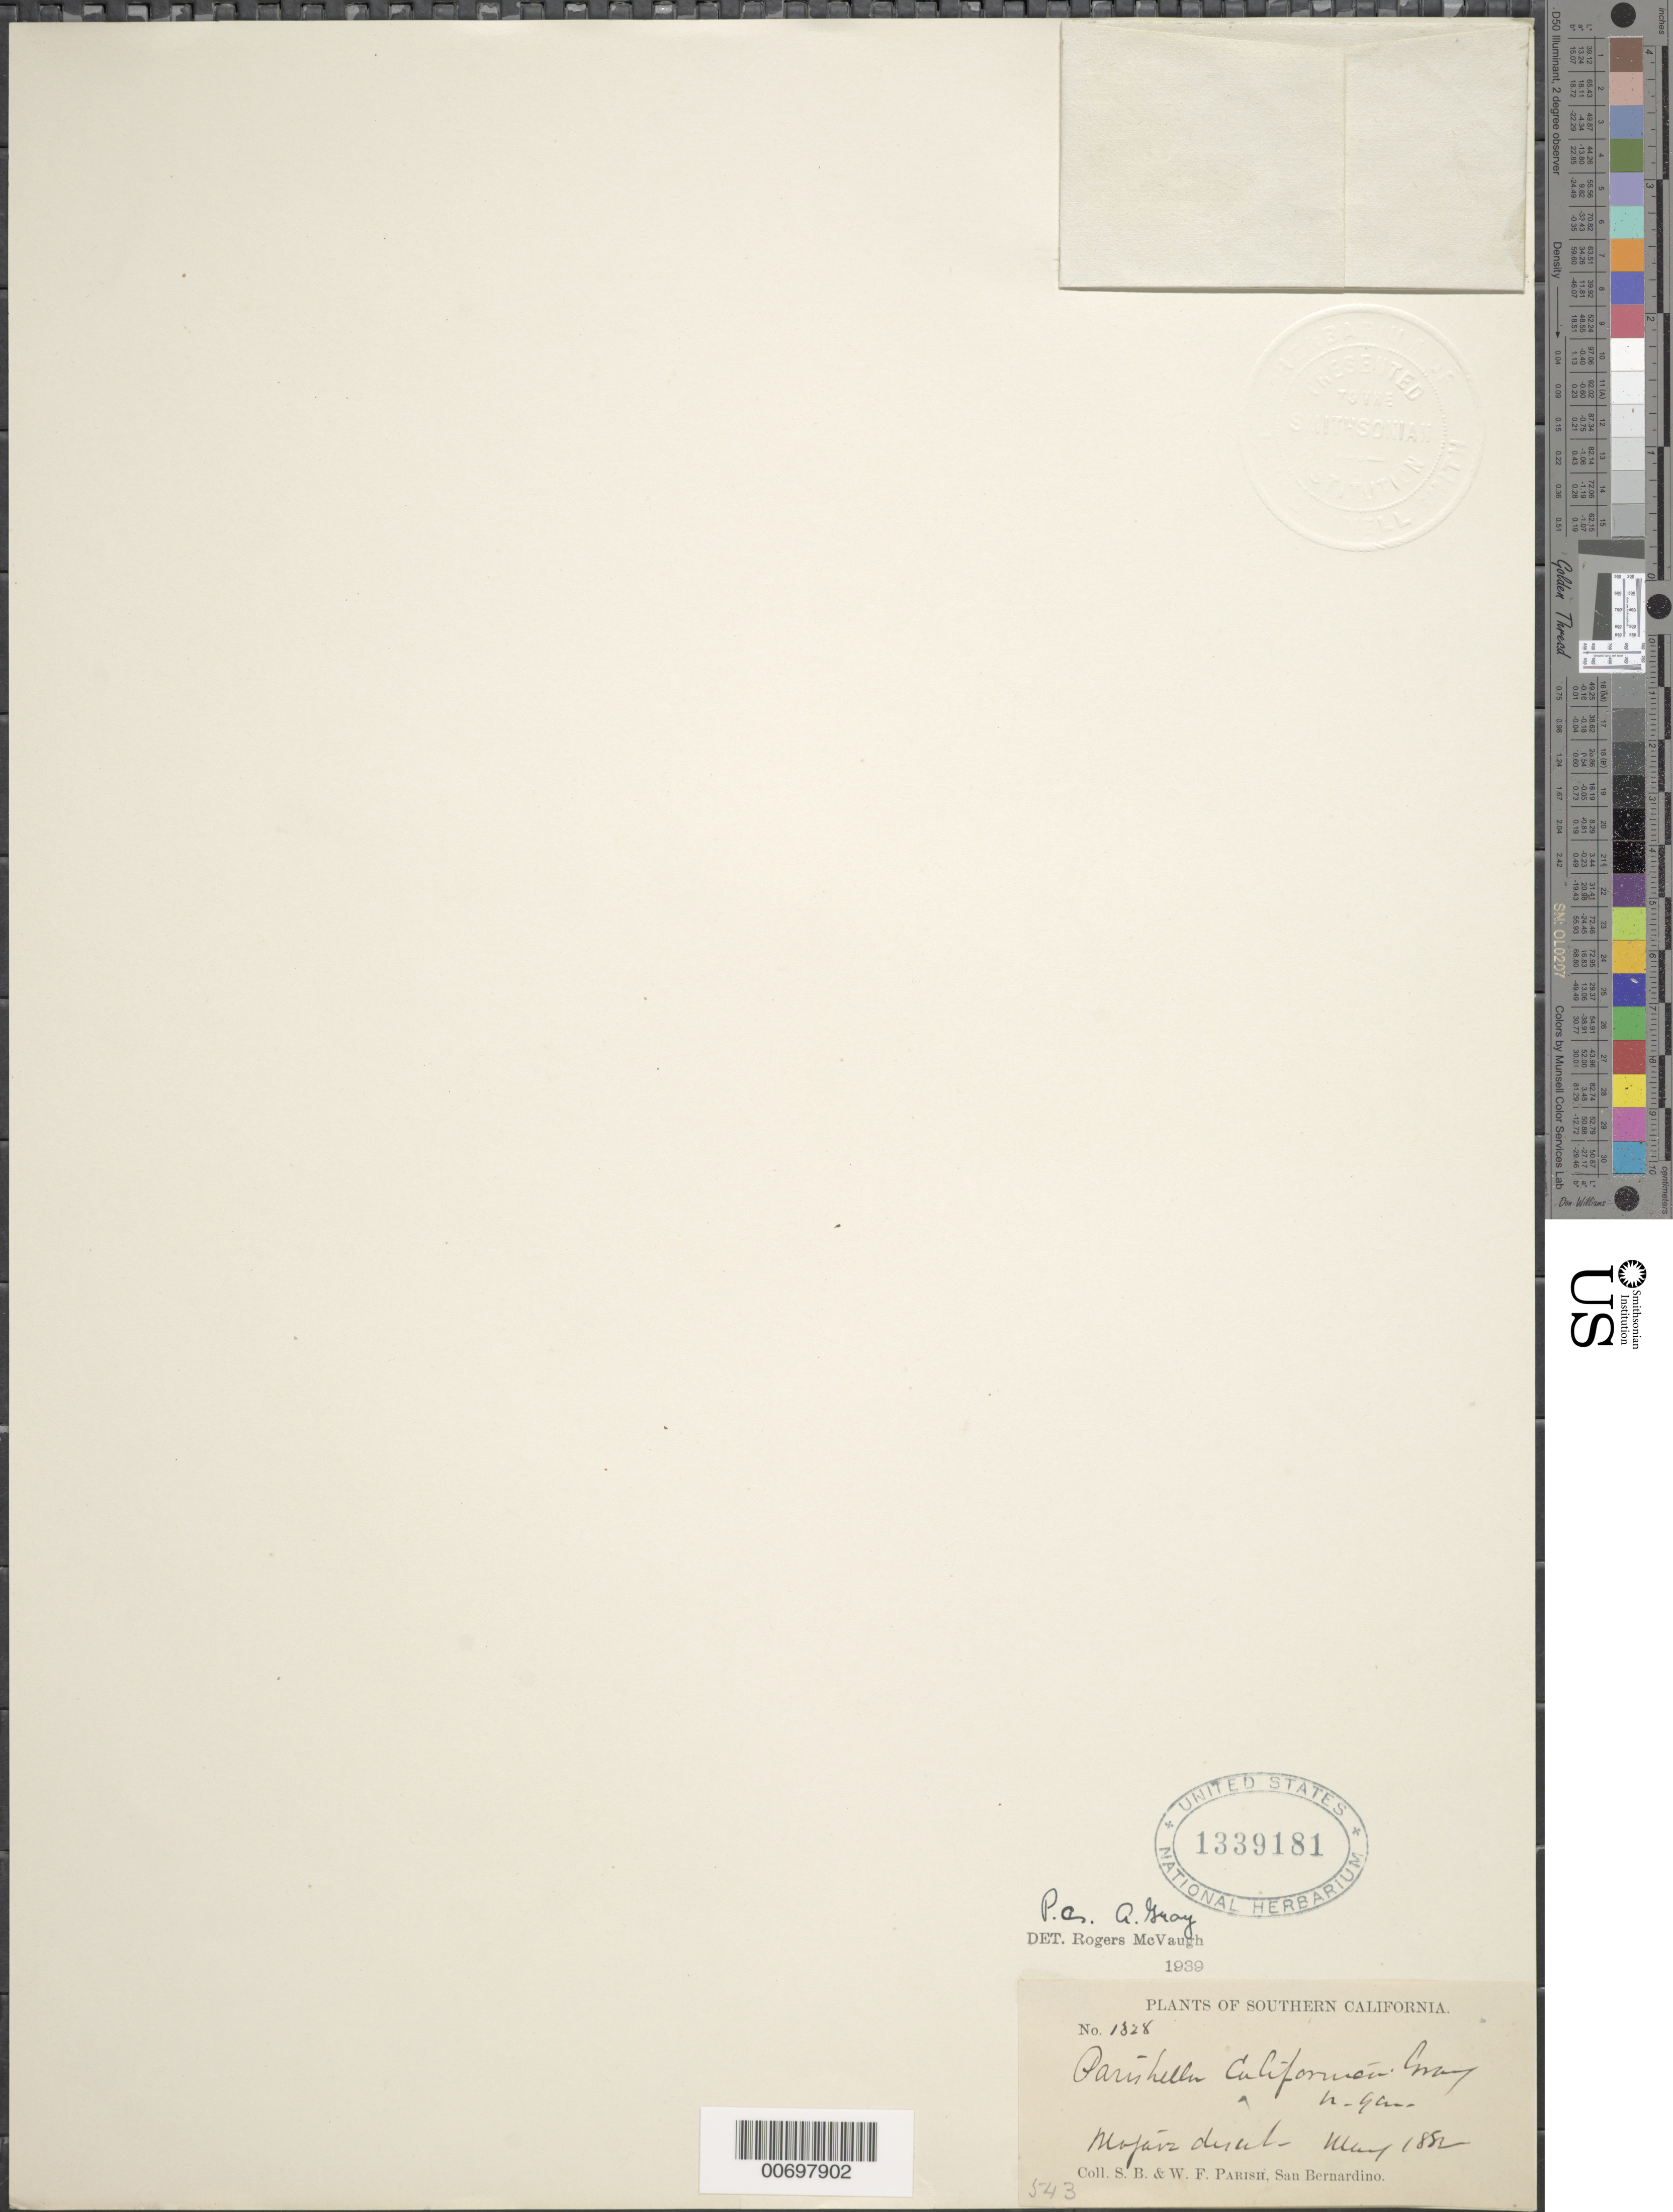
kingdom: Plantae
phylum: Tracheophyta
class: Magnoliopsida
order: Asterales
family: Campanulaceae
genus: Parishella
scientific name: Parishella californica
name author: A. Gray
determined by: McVaugh, R.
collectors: S. B. Parish & W. F. Parish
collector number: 1828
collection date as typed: May 1882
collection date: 1882-05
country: United States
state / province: California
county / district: San Bernardino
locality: Mojave Desert.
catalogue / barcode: US 1339181